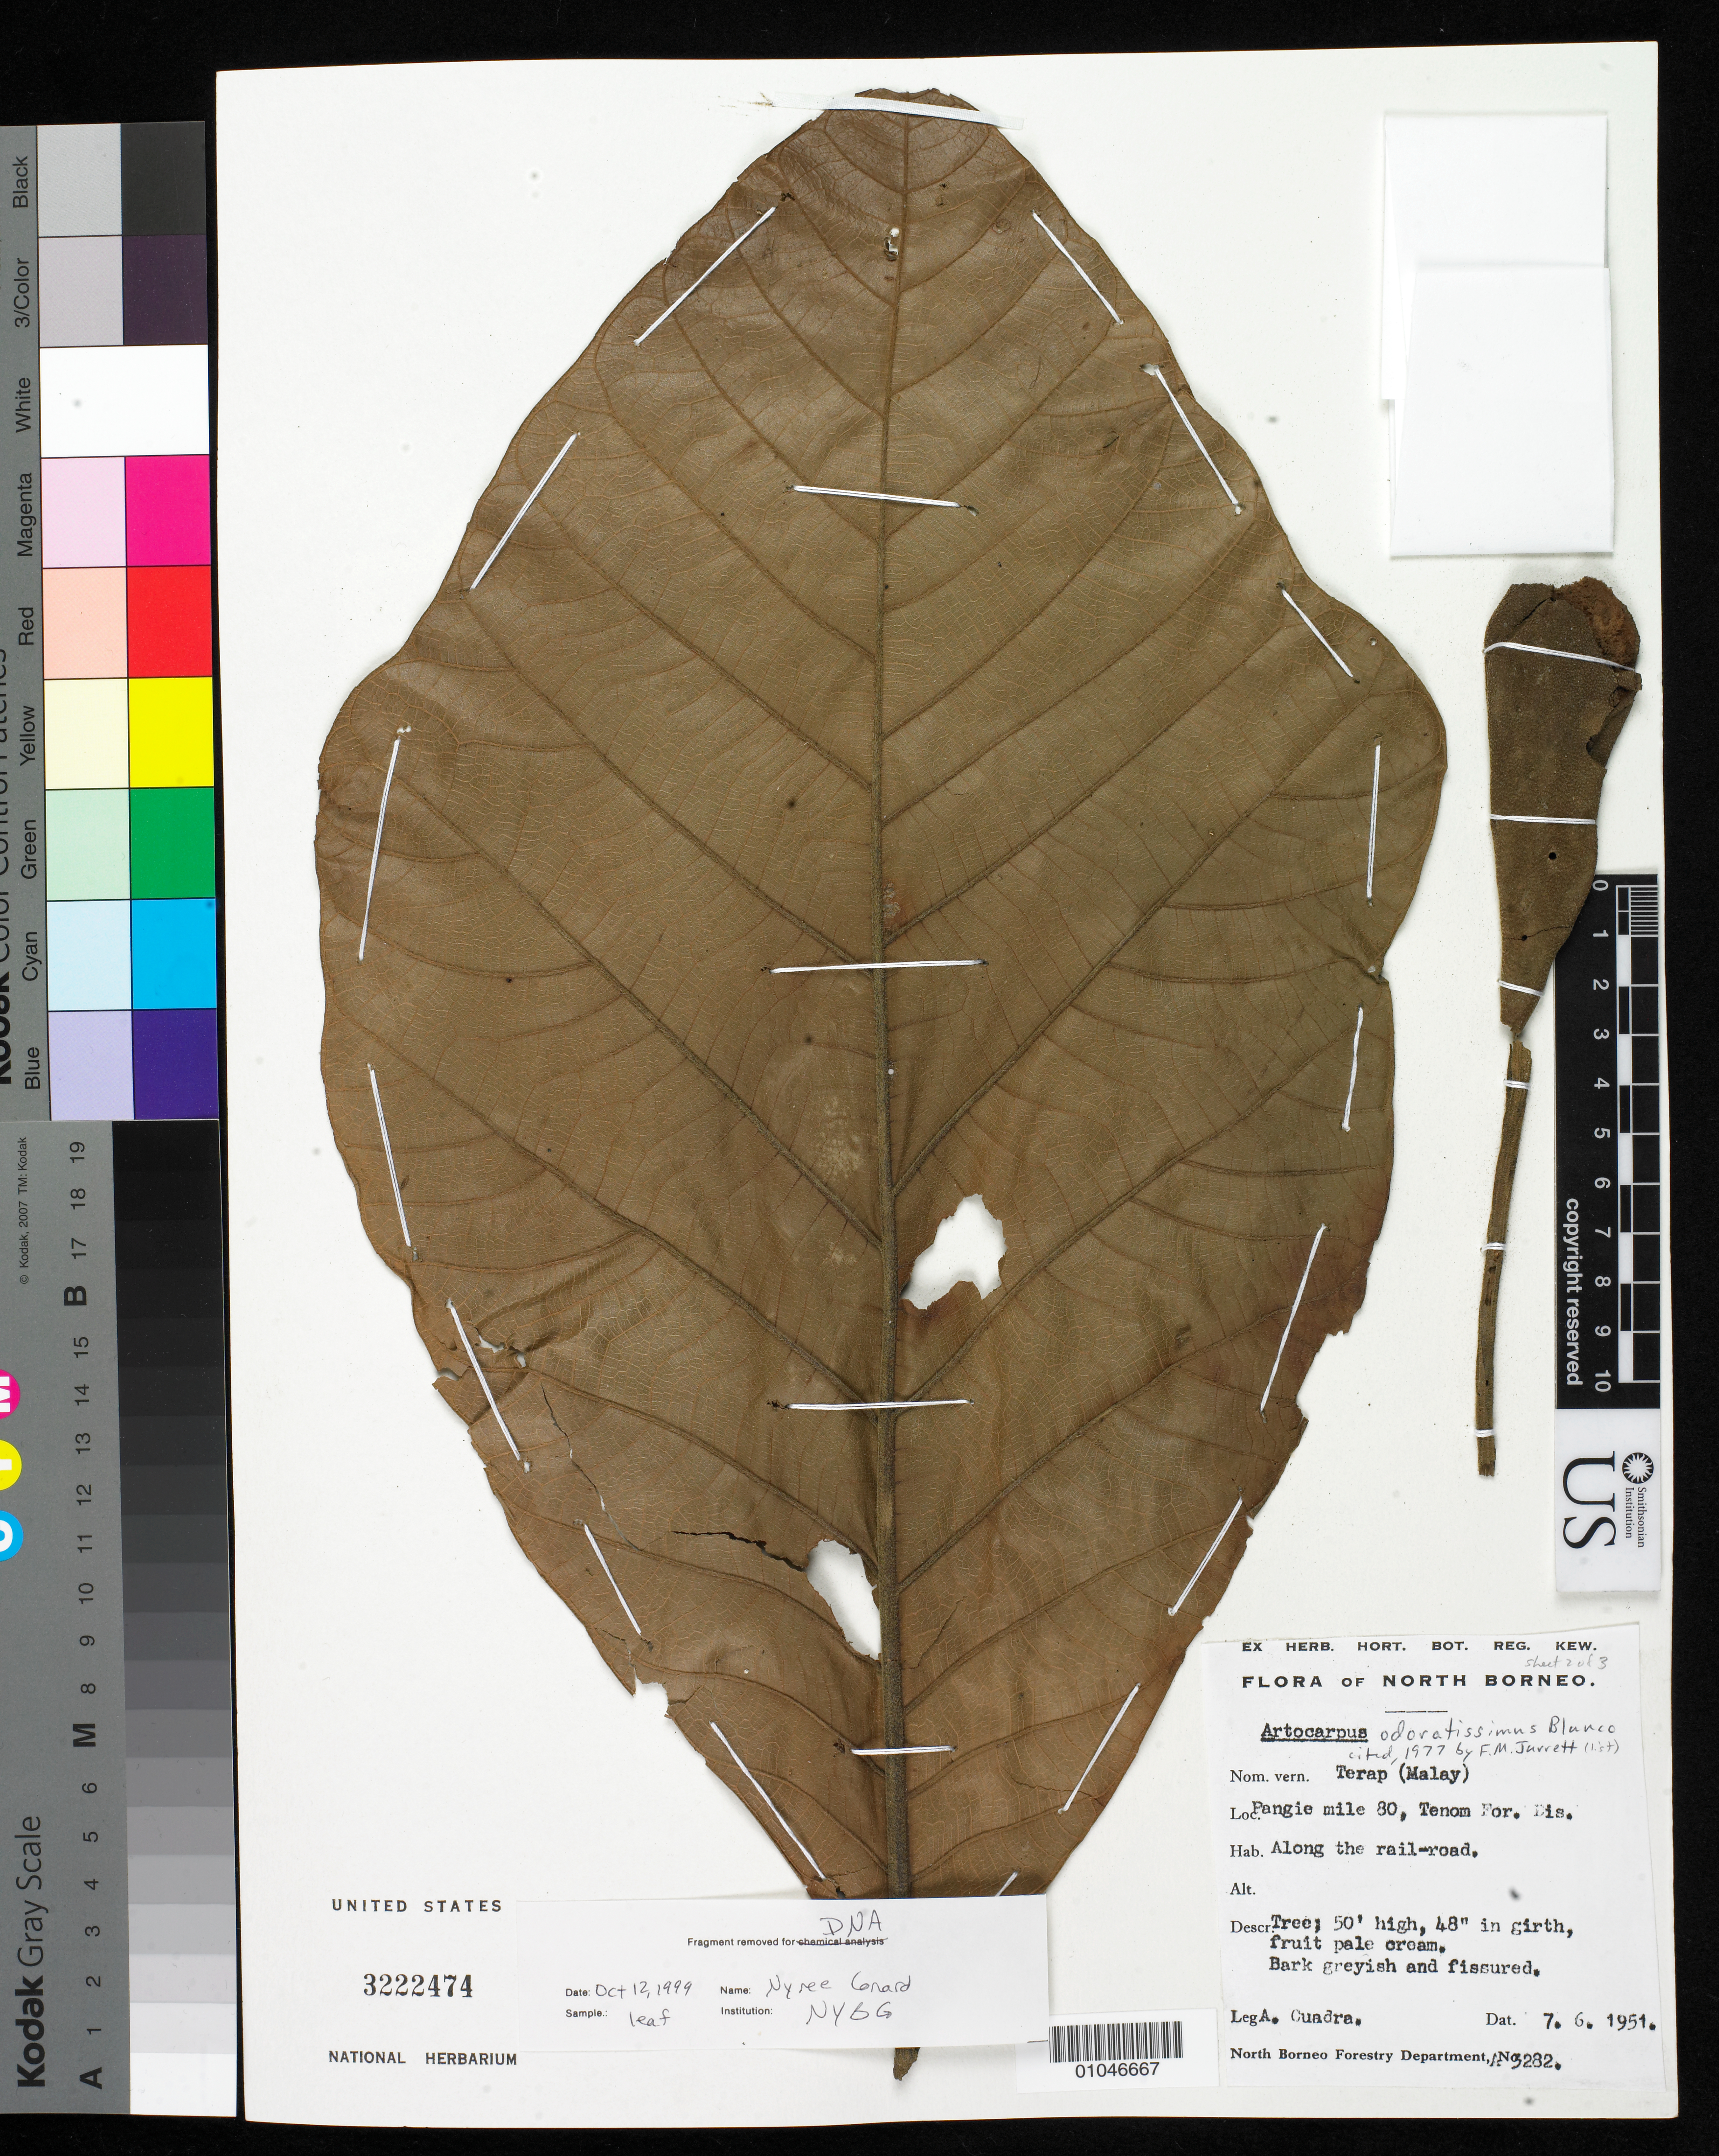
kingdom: Plantae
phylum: Tracheophyta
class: Magnoliopsida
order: Rosales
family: Moraceae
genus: Artocarpus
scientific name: Artocarpus odoratissimus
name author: Blanco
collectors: A. Cuadra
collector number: A 3282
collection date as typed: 07 Jun 1951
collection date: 1951-06-07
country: Malaysia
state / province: Sabah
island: Borneo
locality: Pangie mile 80, Tenom For. Dis. Sabah = North Borneo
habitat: Along the railroad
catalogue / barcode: US 3222474